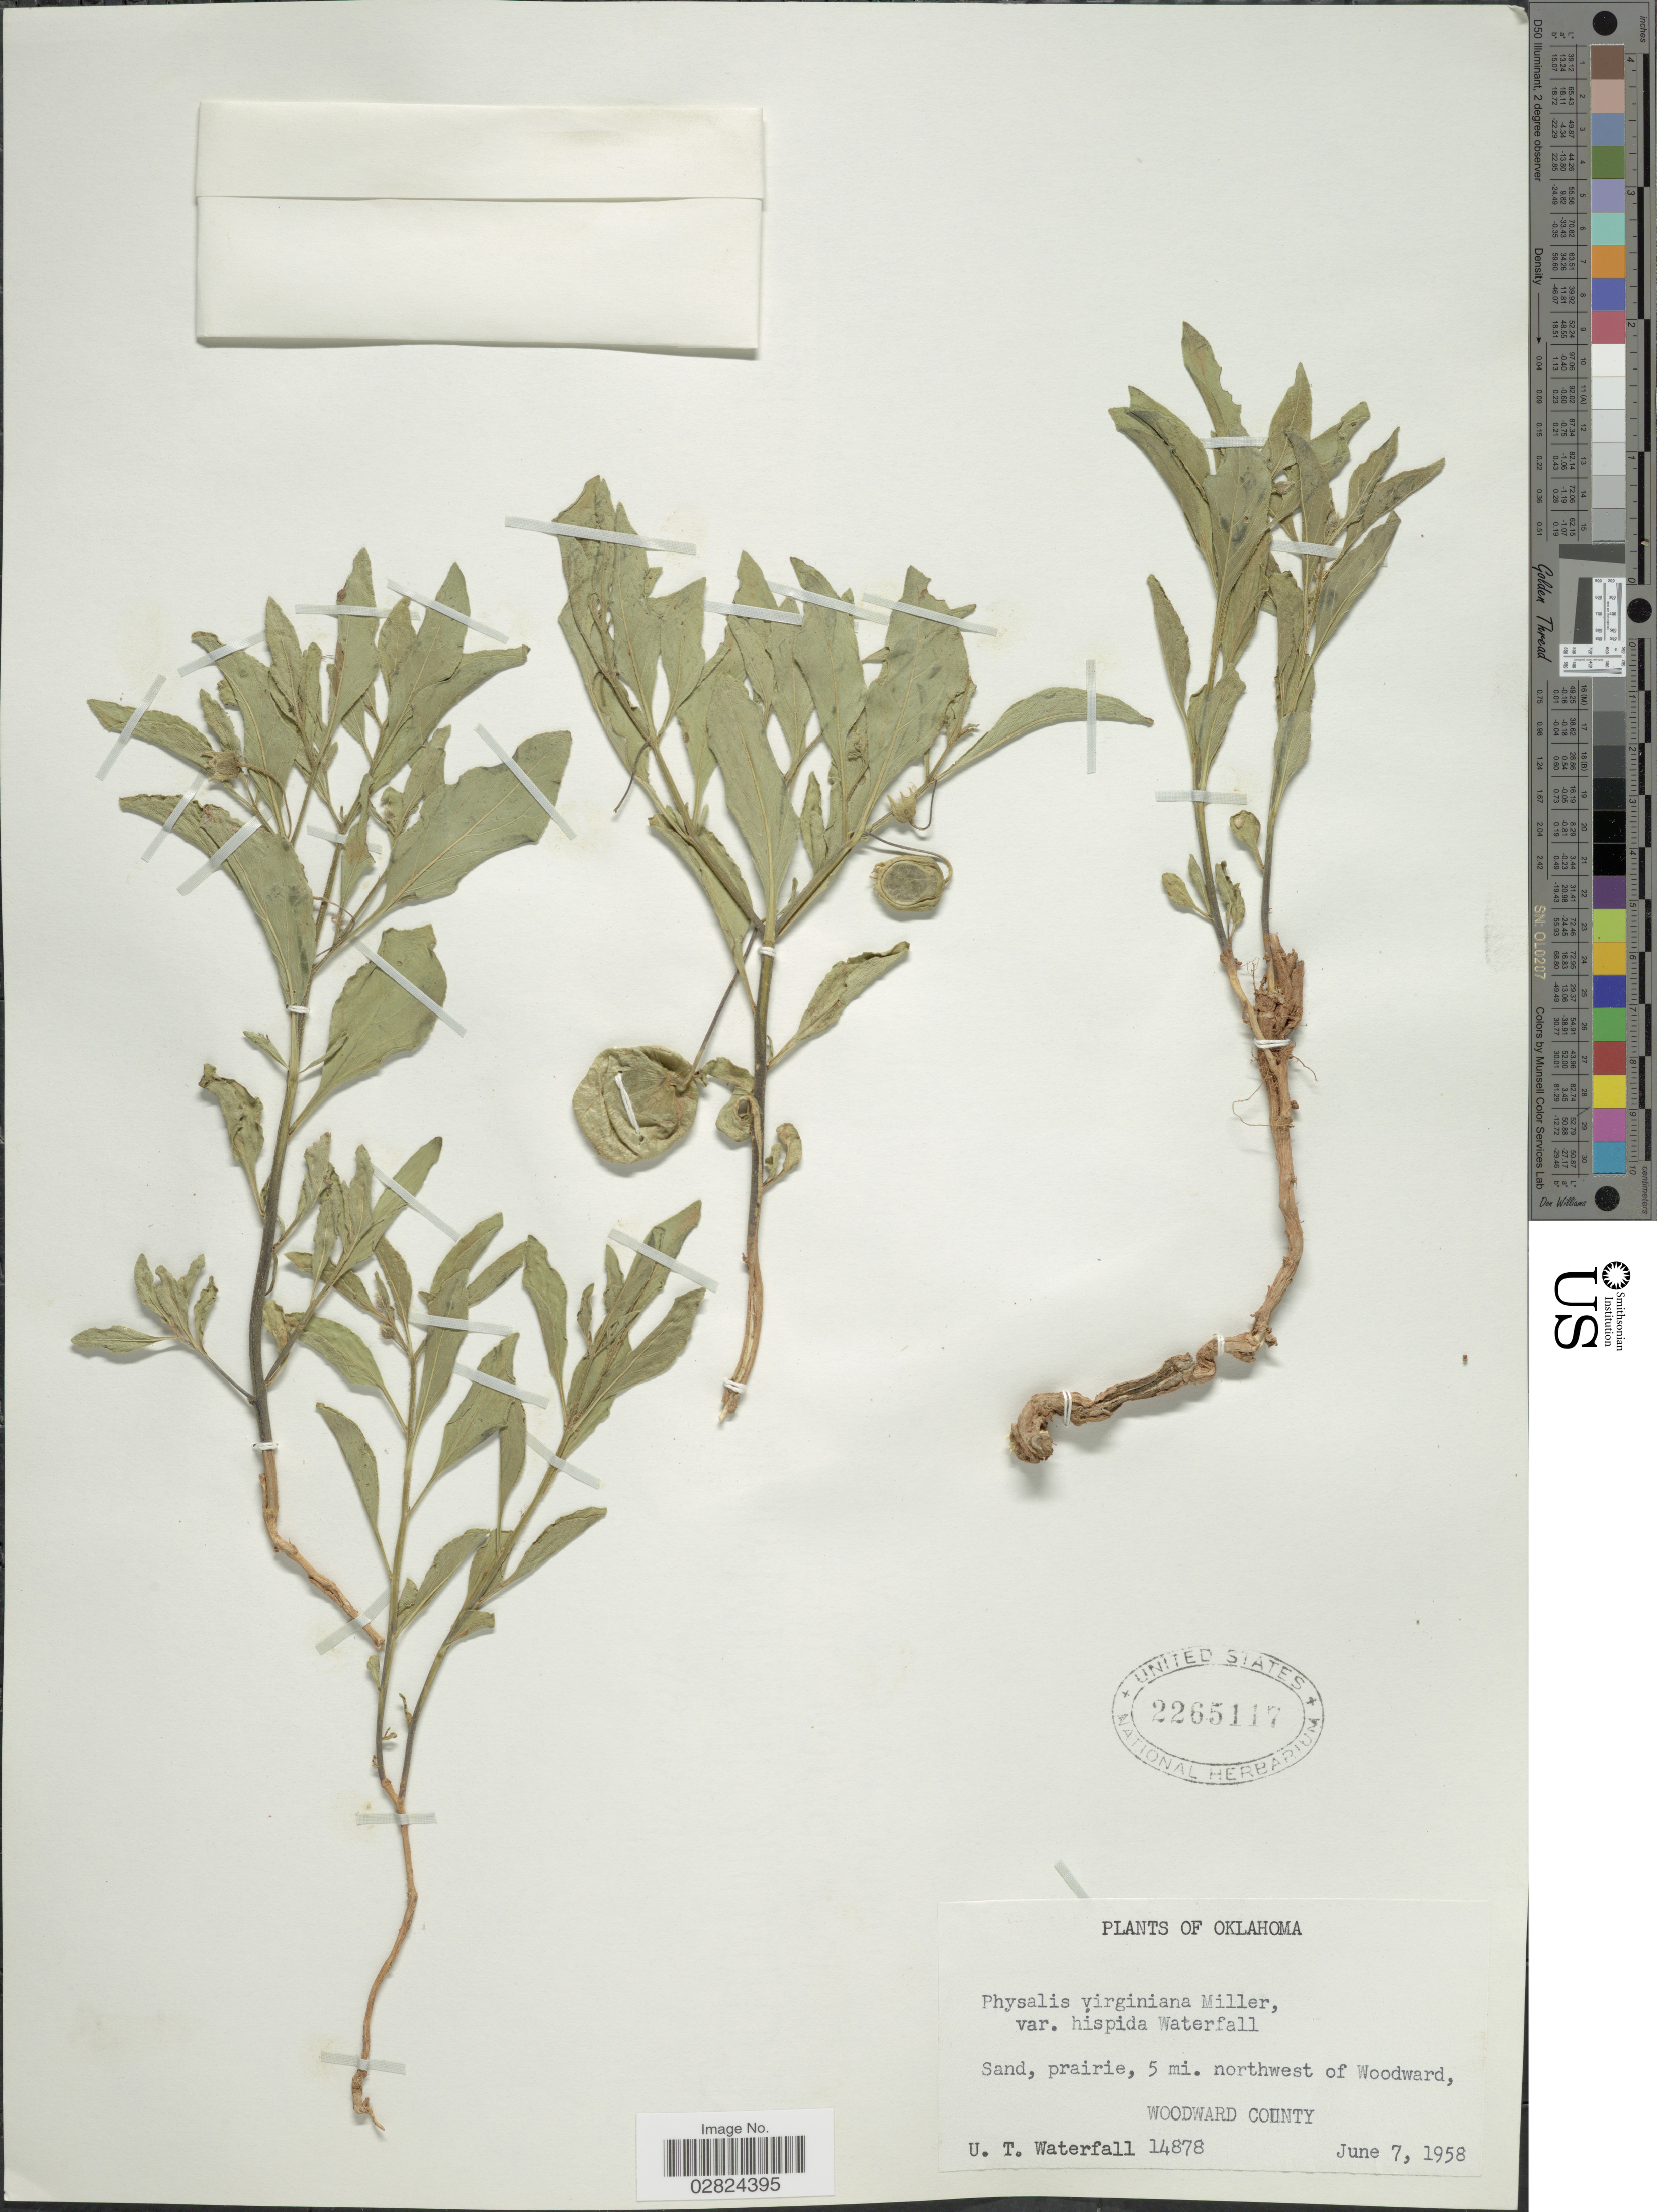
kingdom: Plantae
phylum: Tracheophyta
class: Magnoliopsida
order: Solanales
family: Solanaceae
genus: Physalis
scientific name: Physalis virginiana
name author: Mill.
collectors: U. T. Waterfall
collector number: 14878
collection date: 1958-06-07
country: United States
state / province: Oklahoma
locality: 5 mi. northwest of Woodward, Woodward County.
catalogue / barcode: US 2265117